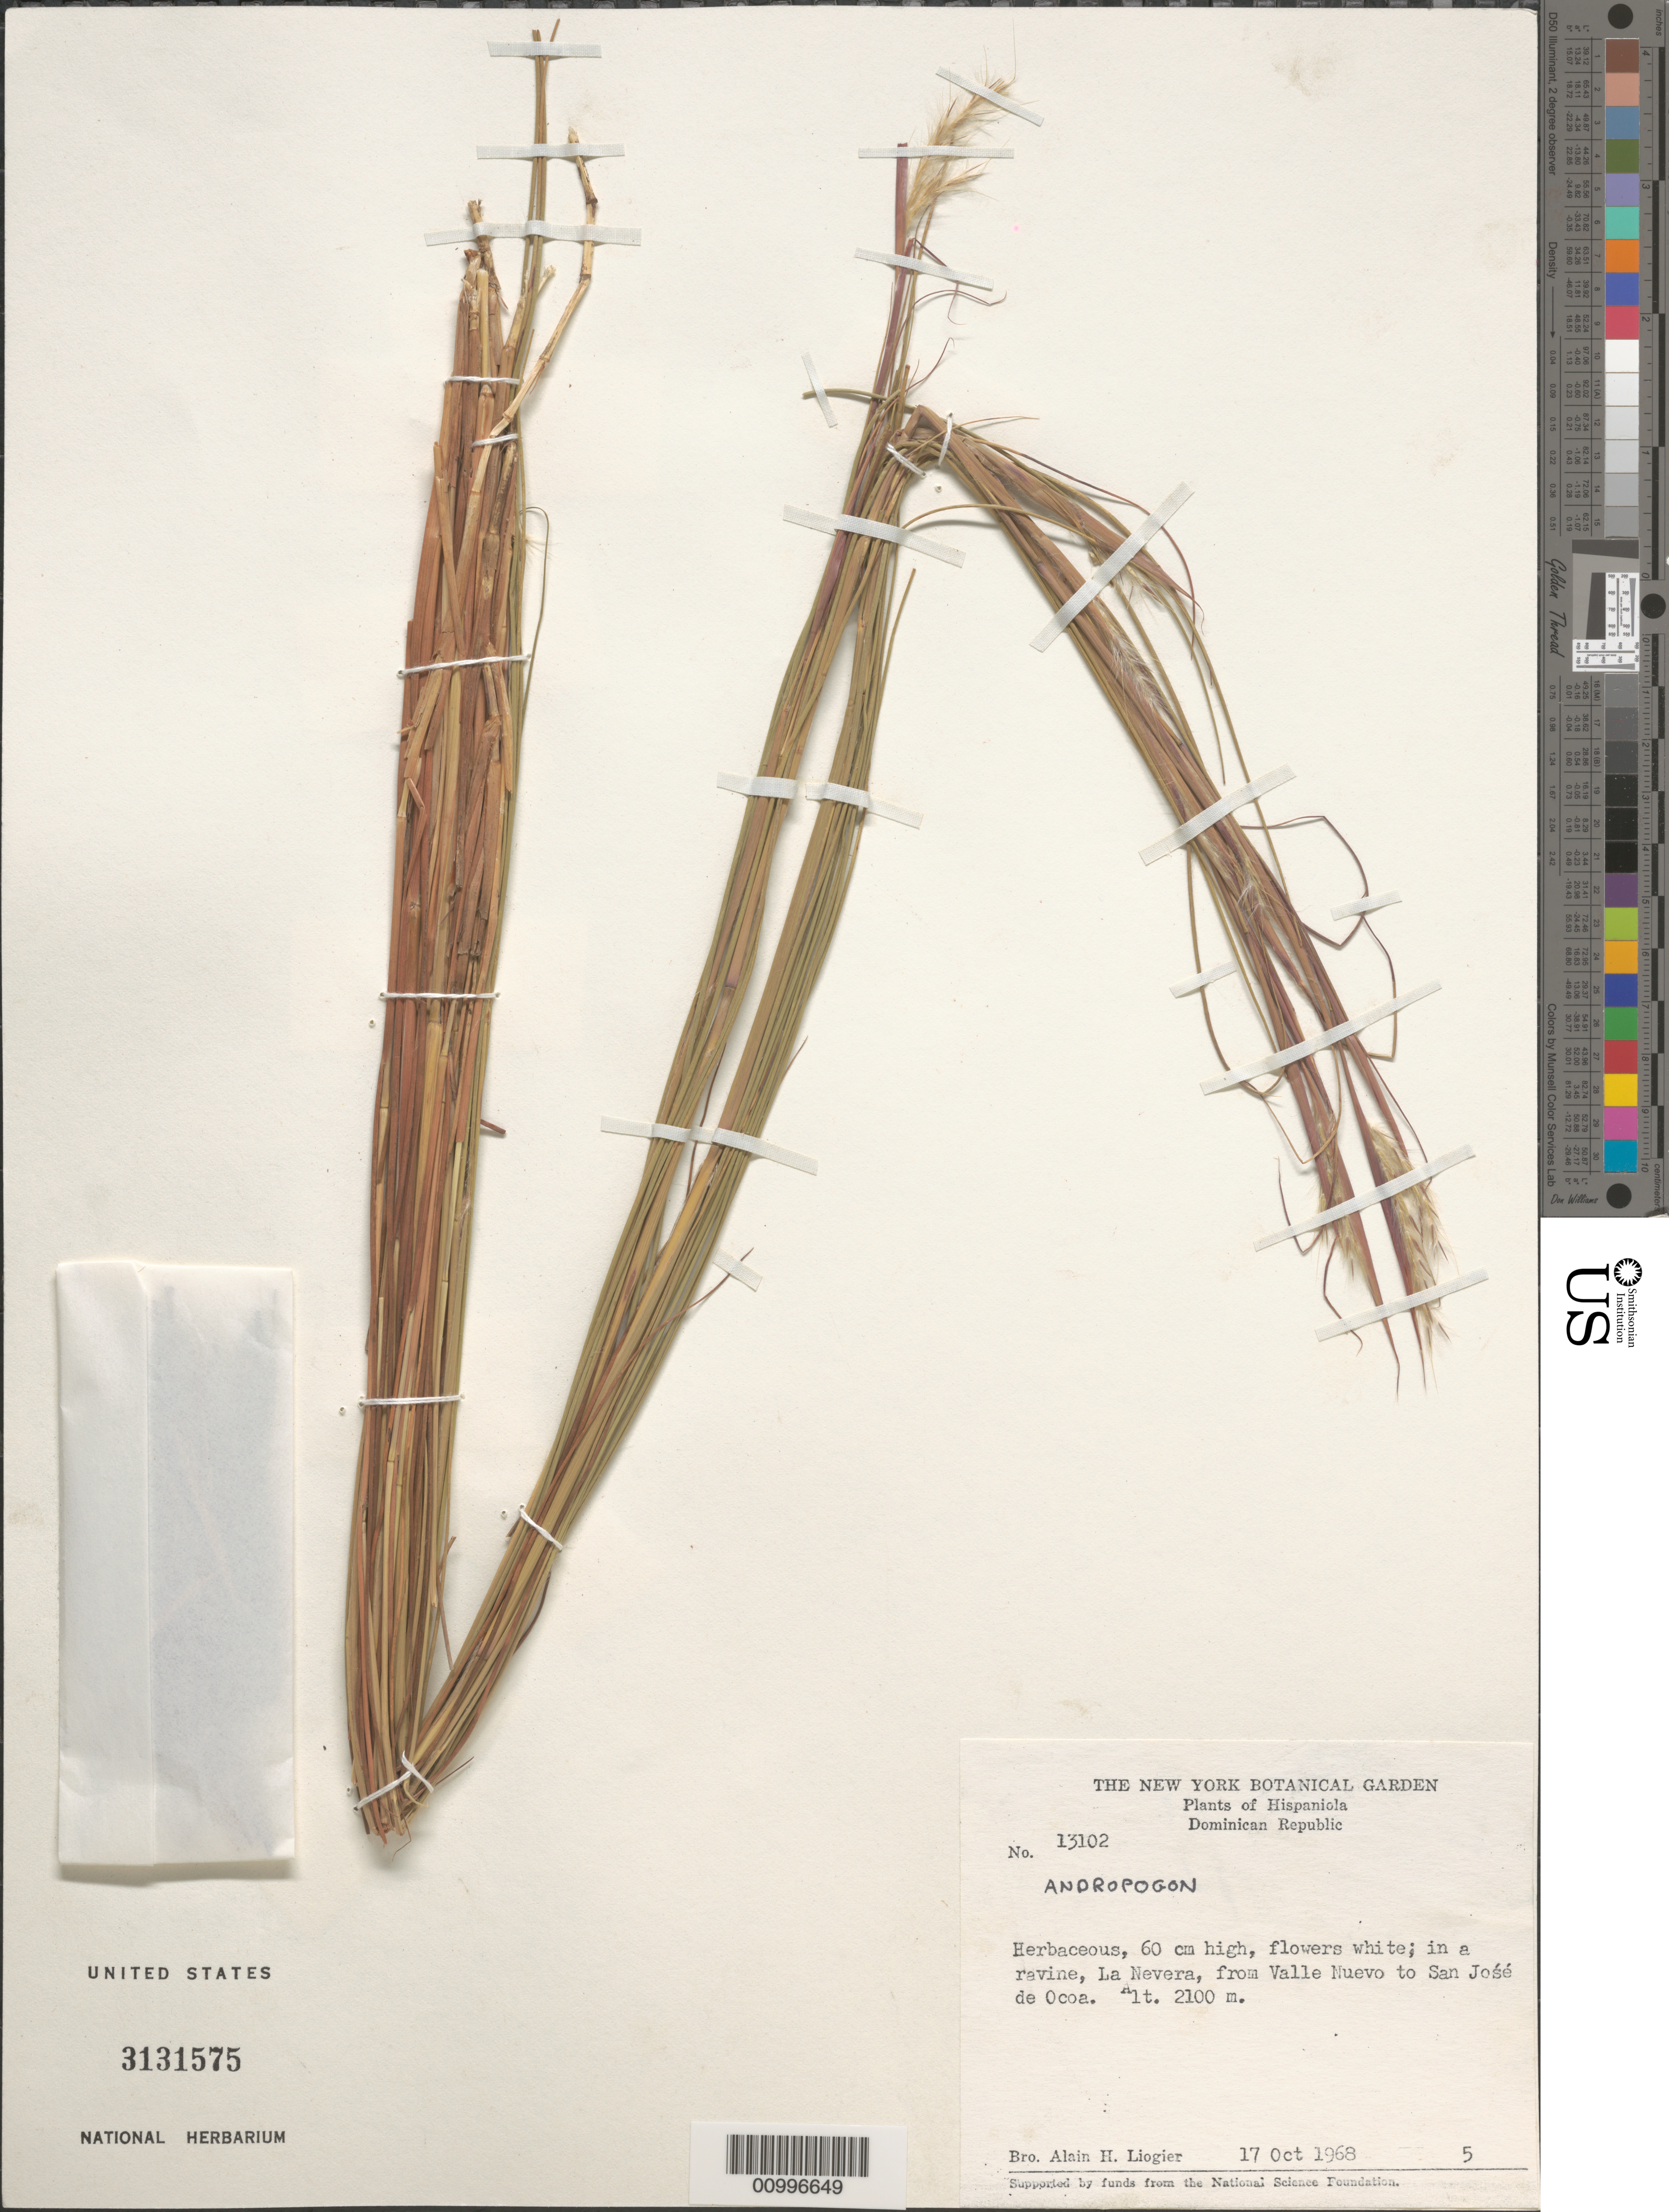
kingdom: Plantae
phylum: Tracheophyta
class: Liliopsida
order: Poales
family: Poaceae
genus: Andropogon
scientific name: Andropogon sp.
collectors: A. H. Liogier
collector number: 13102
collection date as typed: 17 Oct 1968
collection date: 1968-10-17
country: Dominican Republic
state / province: La Vega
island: Hispaniola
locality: Near Valle Nuevo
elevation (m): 2100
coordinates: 0 N, 0 E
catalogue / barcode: US 3131575